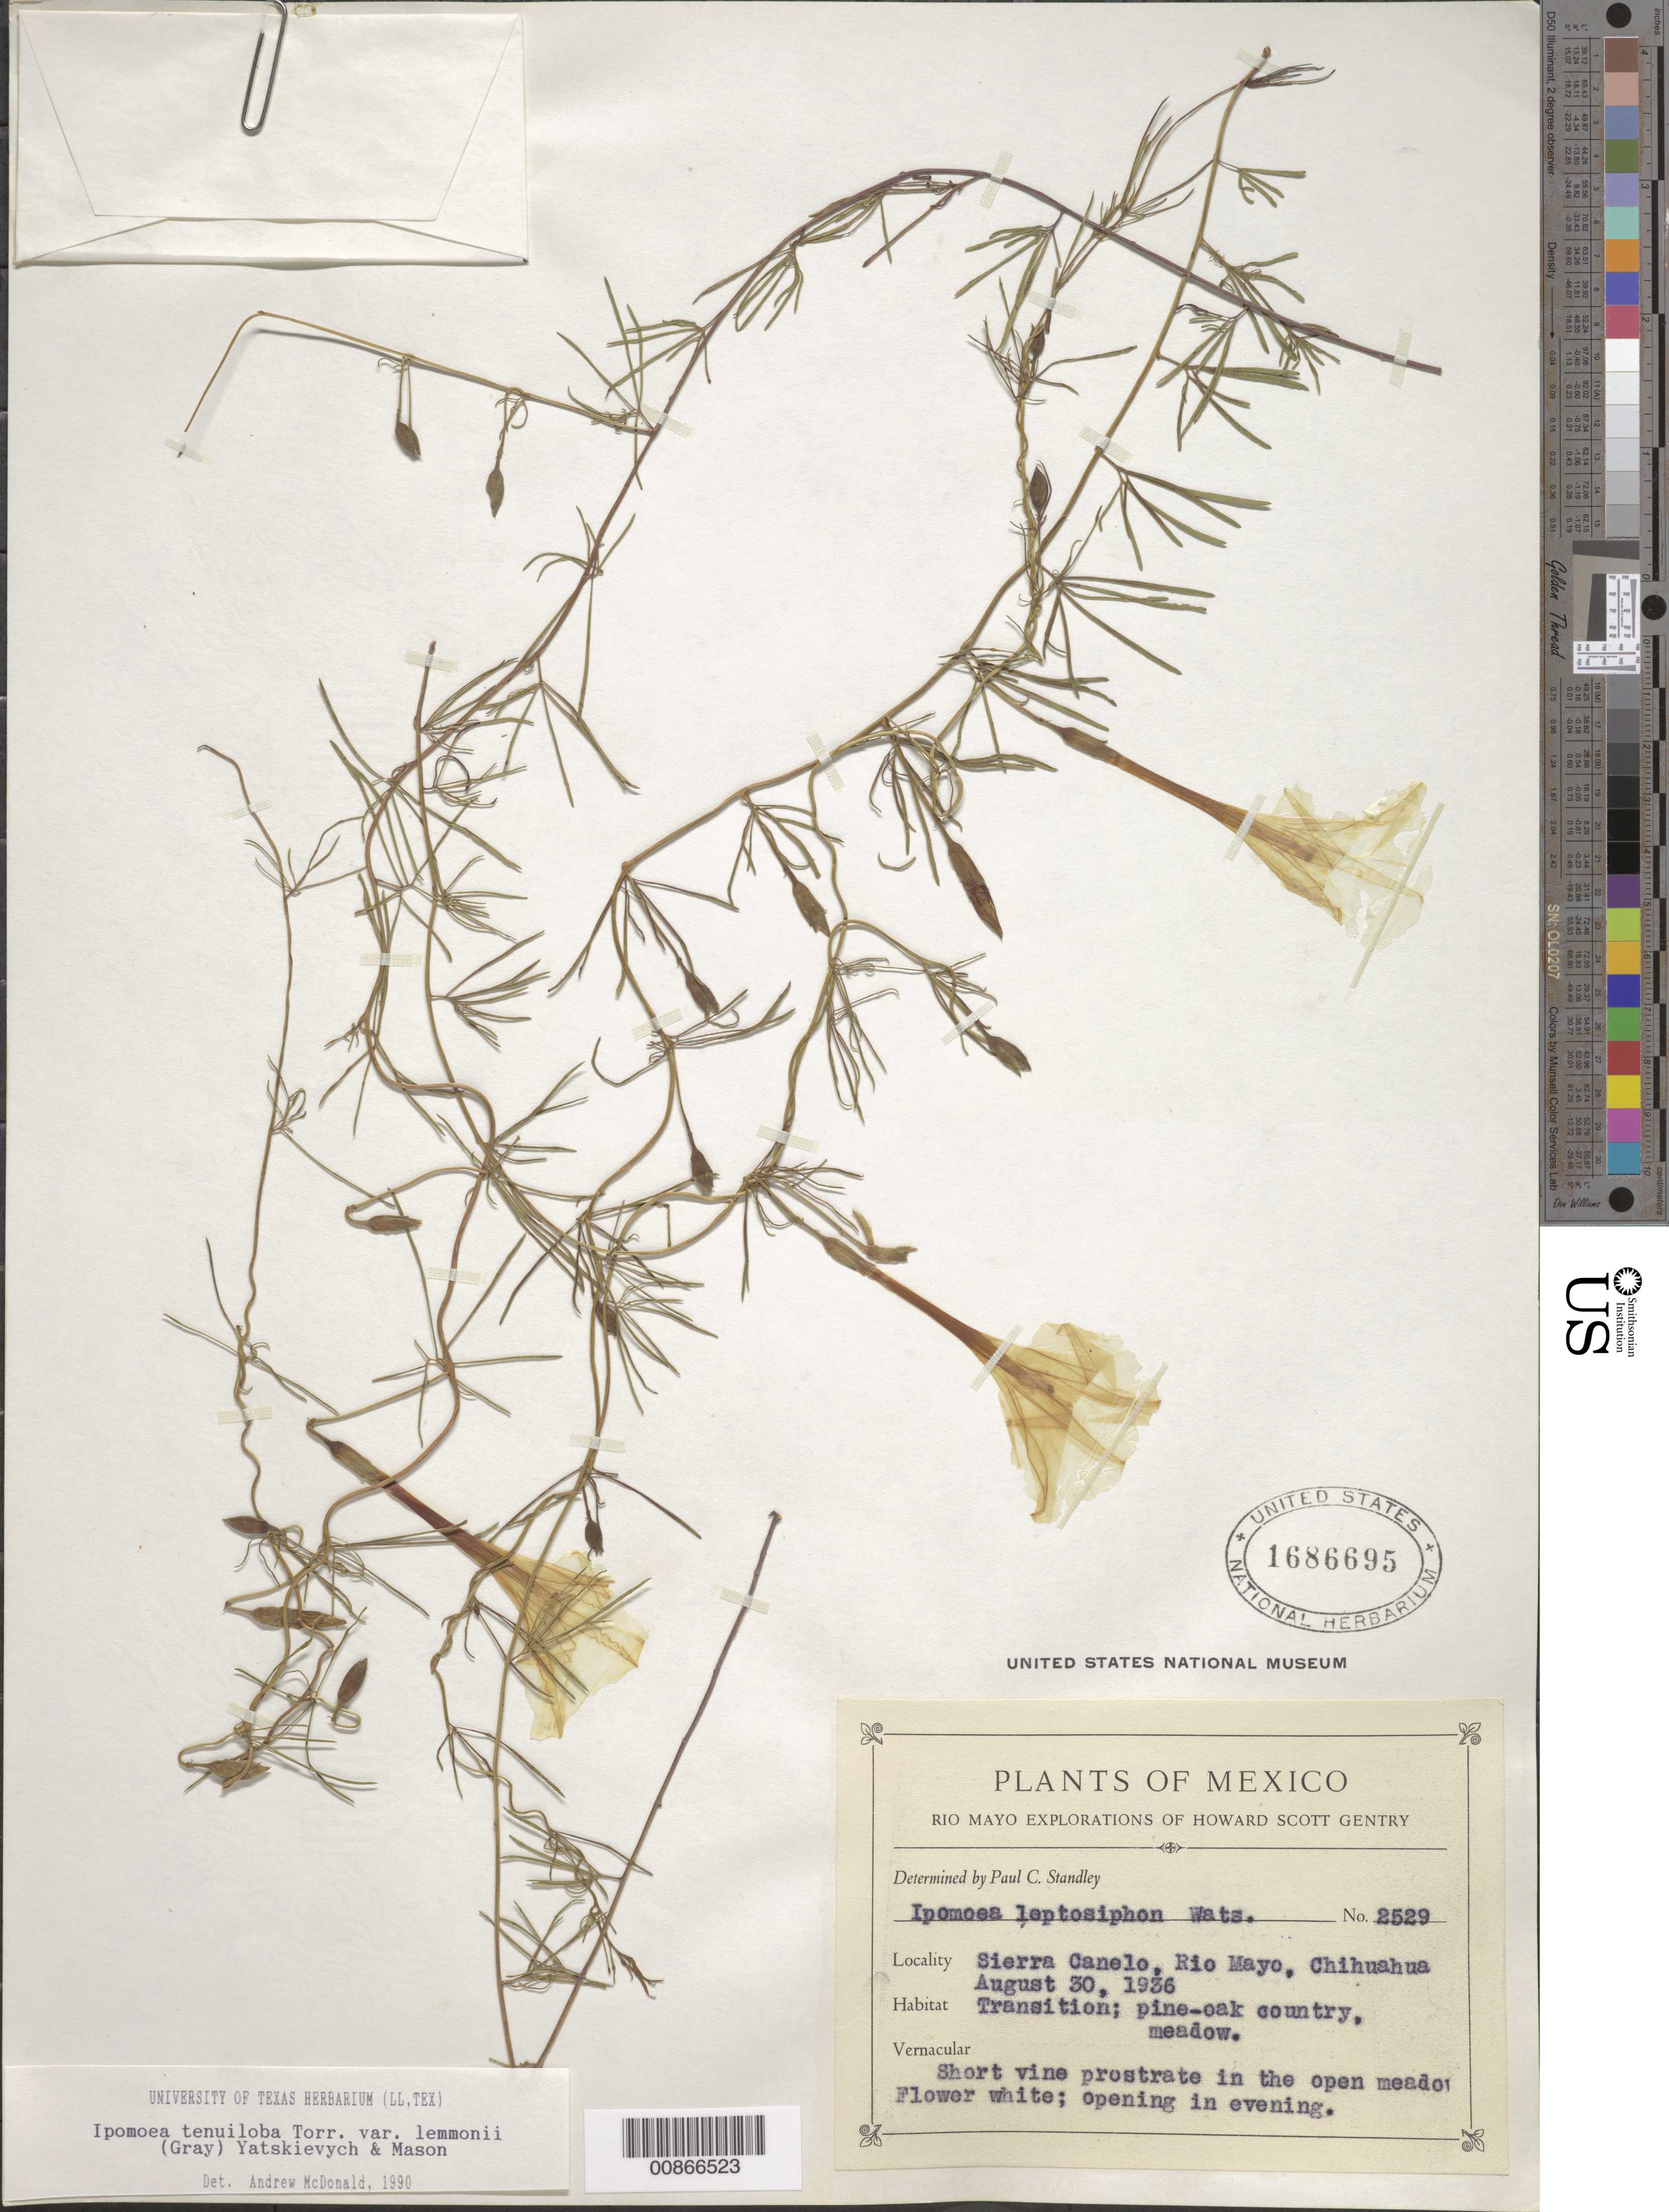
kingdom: Plantae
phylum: Tracheophyta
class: Magnoliopsida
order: Solanales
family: Convolvulaceae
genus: Ipomoea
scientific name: Ipomoea tenuiloba var. lemmonii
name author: (A. Gray) Yatsk. & C.T. Mason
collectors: H. S. Gentry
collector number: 2529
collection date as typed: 30 Aug 1936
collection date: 1936-08-30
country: Mexico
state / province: Chihuahua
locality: Sierra Canelo, Río Mayo, Chihuahua.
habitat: Transition; pine-oak country, meadow. Prostrate in the open meadow.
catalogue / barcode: US 1686695